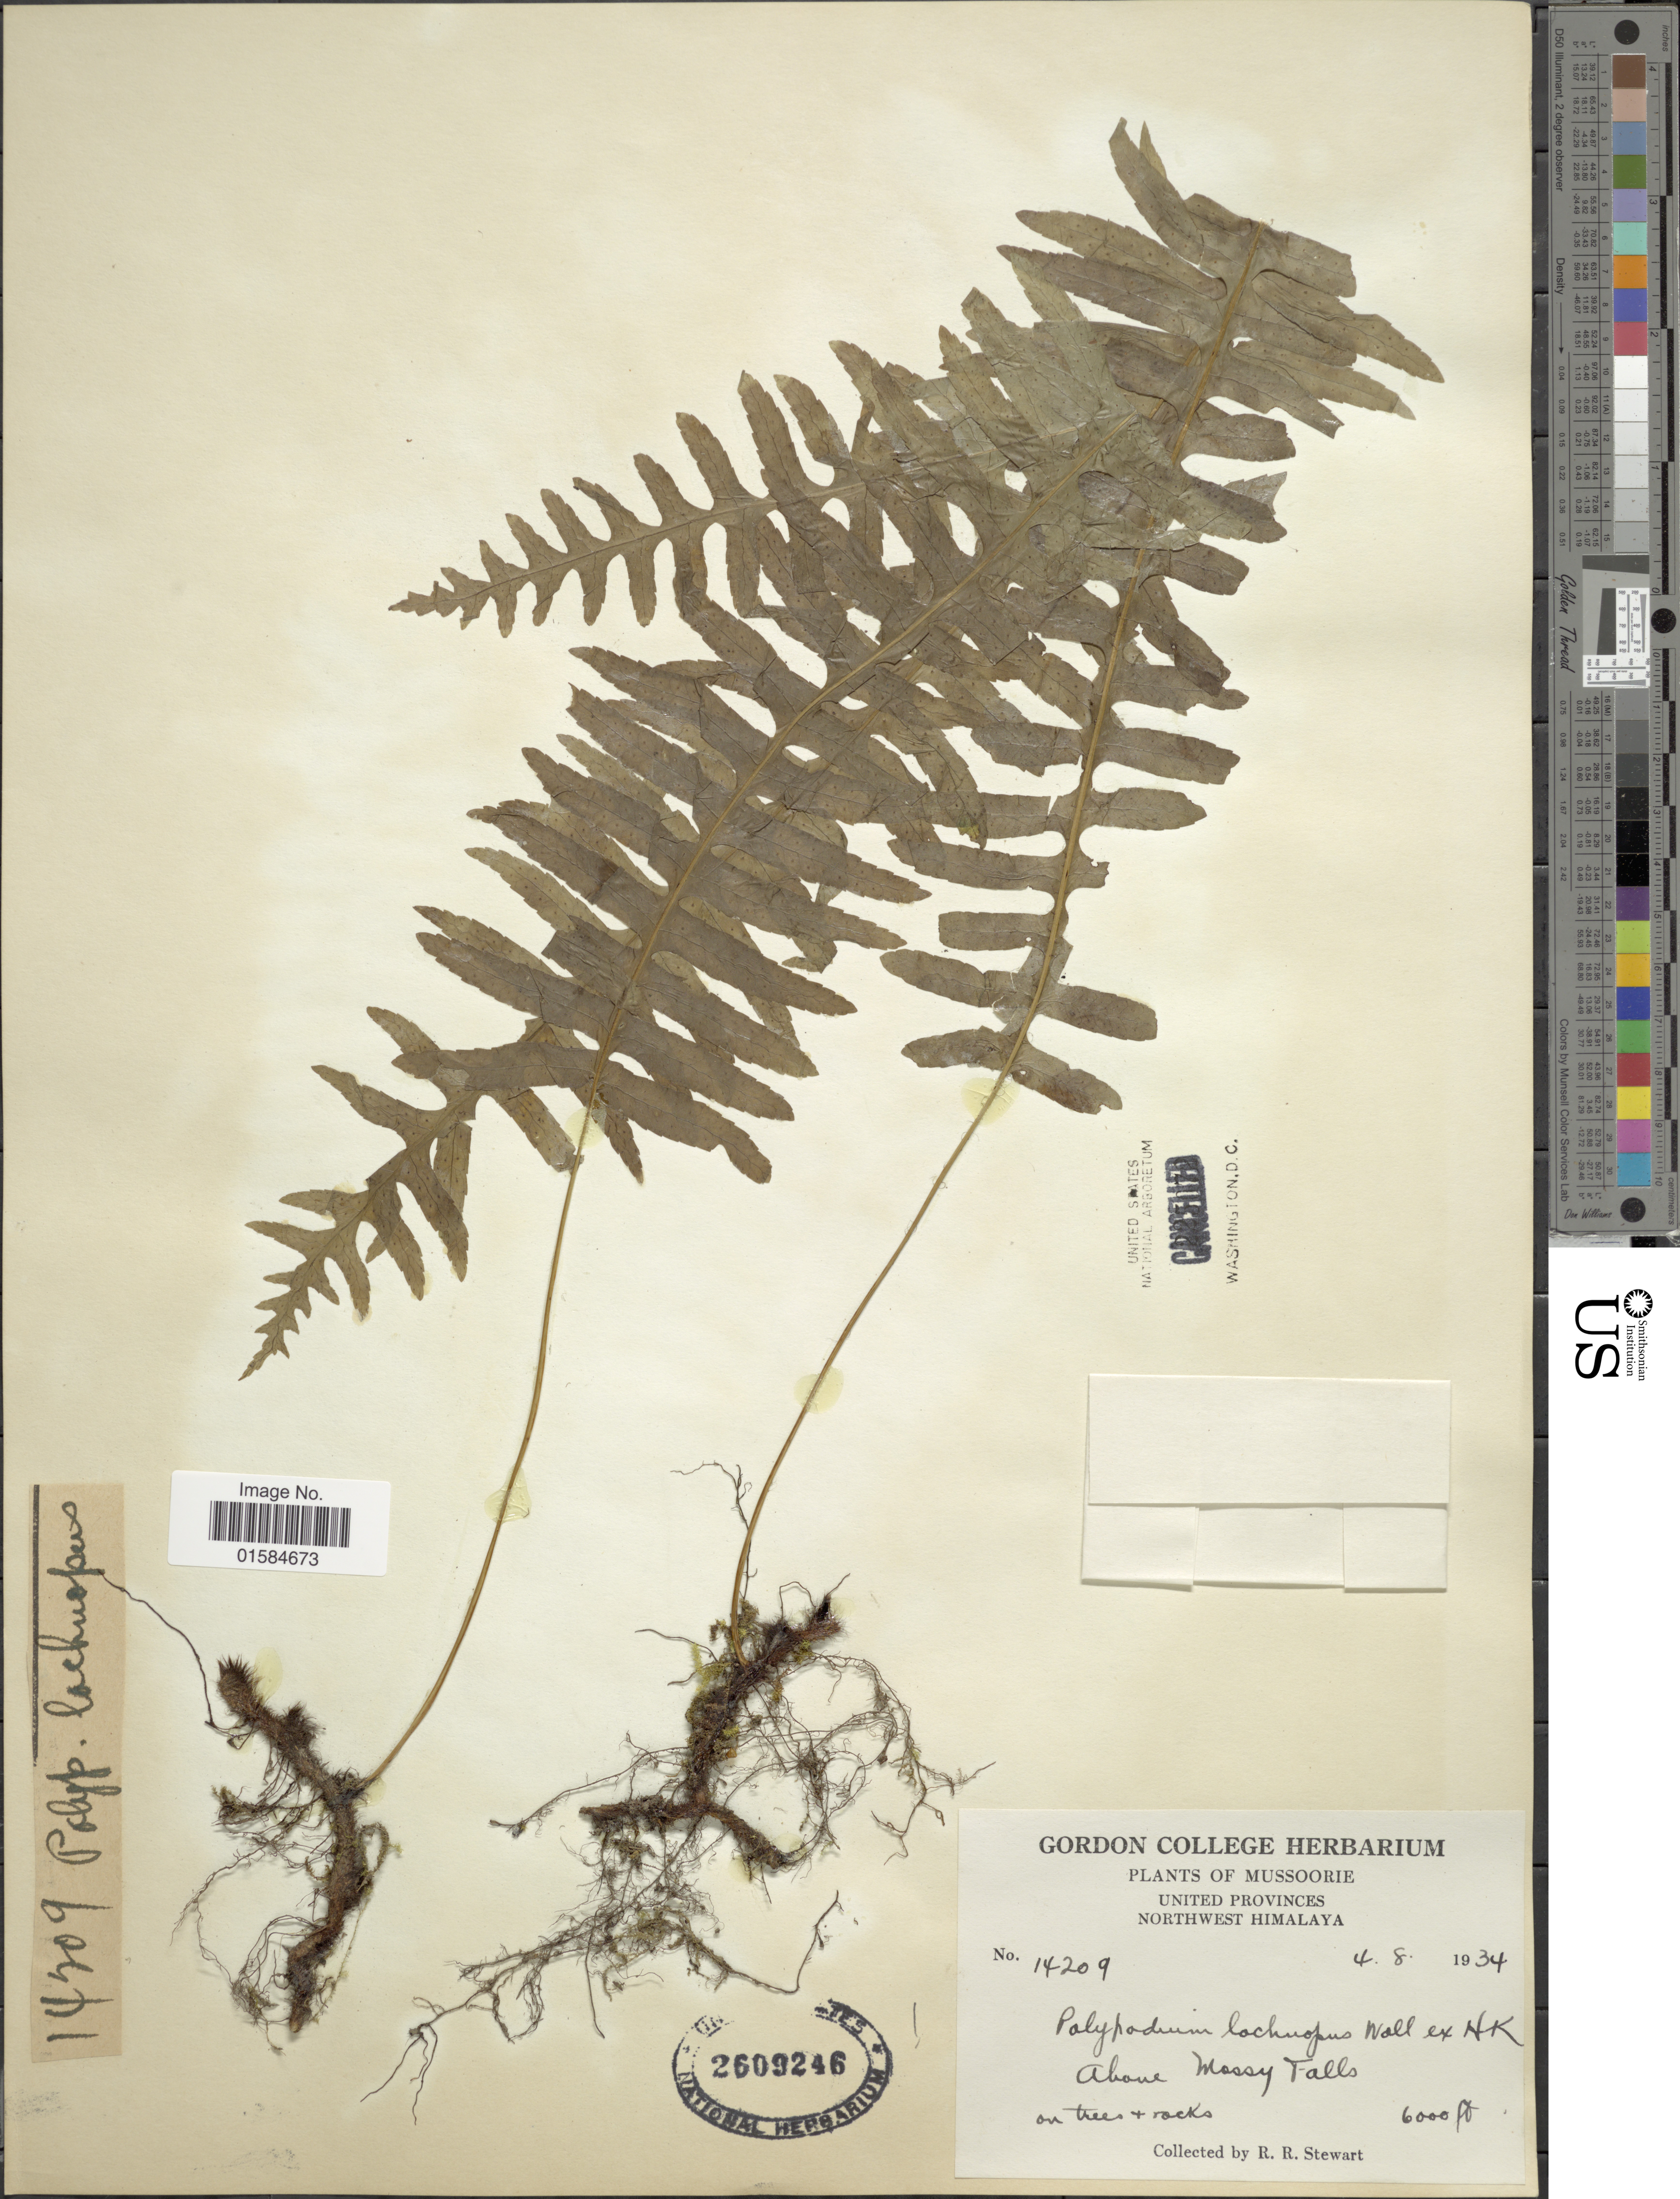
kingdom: Plantae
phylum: Tracheophyta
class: Polypodiopsida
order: Polypodiales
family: Polypodiaceae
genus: Goniophlebium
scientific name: Goniophlebium lachnopus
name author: (Wall. ex Hook.) J. Sm.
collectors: R. R. Stewart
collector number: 14209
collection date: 1934-08-04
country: India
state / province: Uttarakhand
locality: Mussoorie, United Provinces, Northwest Himalaya, above Mossy Falls, on trees and rocks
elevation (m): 1829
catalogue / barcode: US 2609246